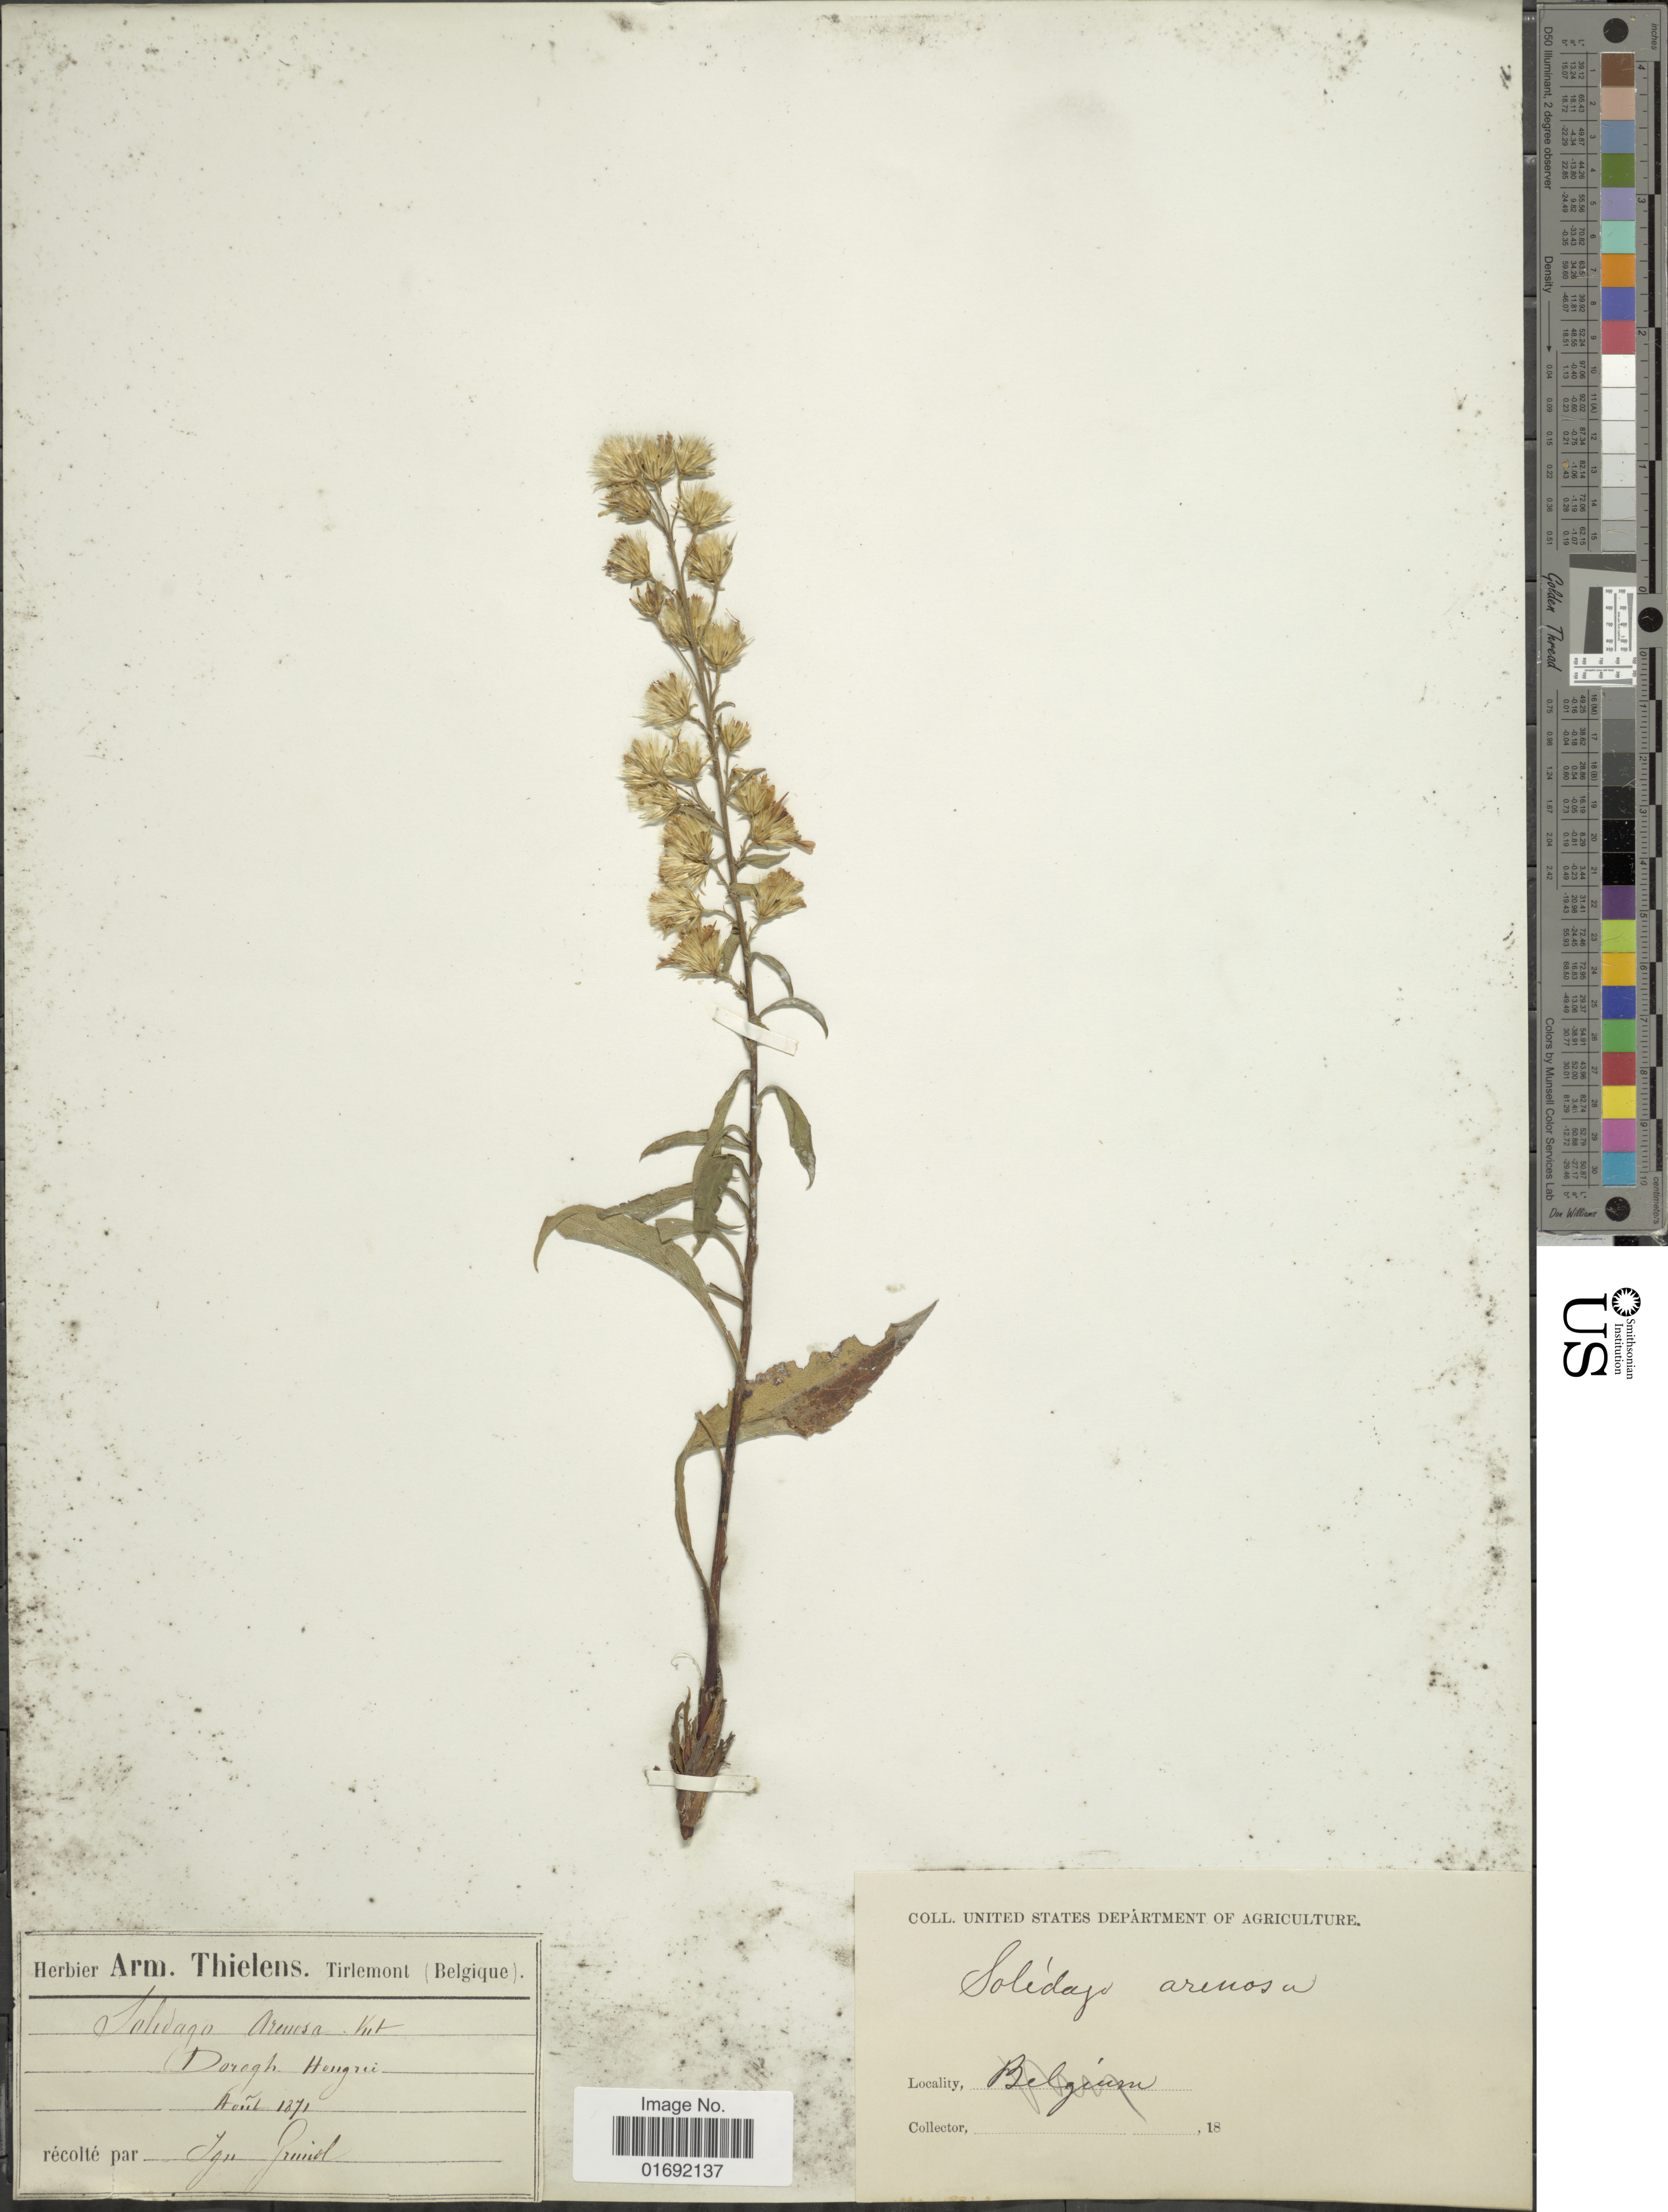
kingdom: Plantae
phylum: Tracheophyta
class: Magnoliopsida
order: Asterales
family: Asteraceae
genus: Solidago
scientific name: Solidago arenosa ined.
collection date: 1871-08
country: Hungary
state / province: Komárom-Esztergom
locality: Dorogh Hongru [interpreted] [unsure placement]